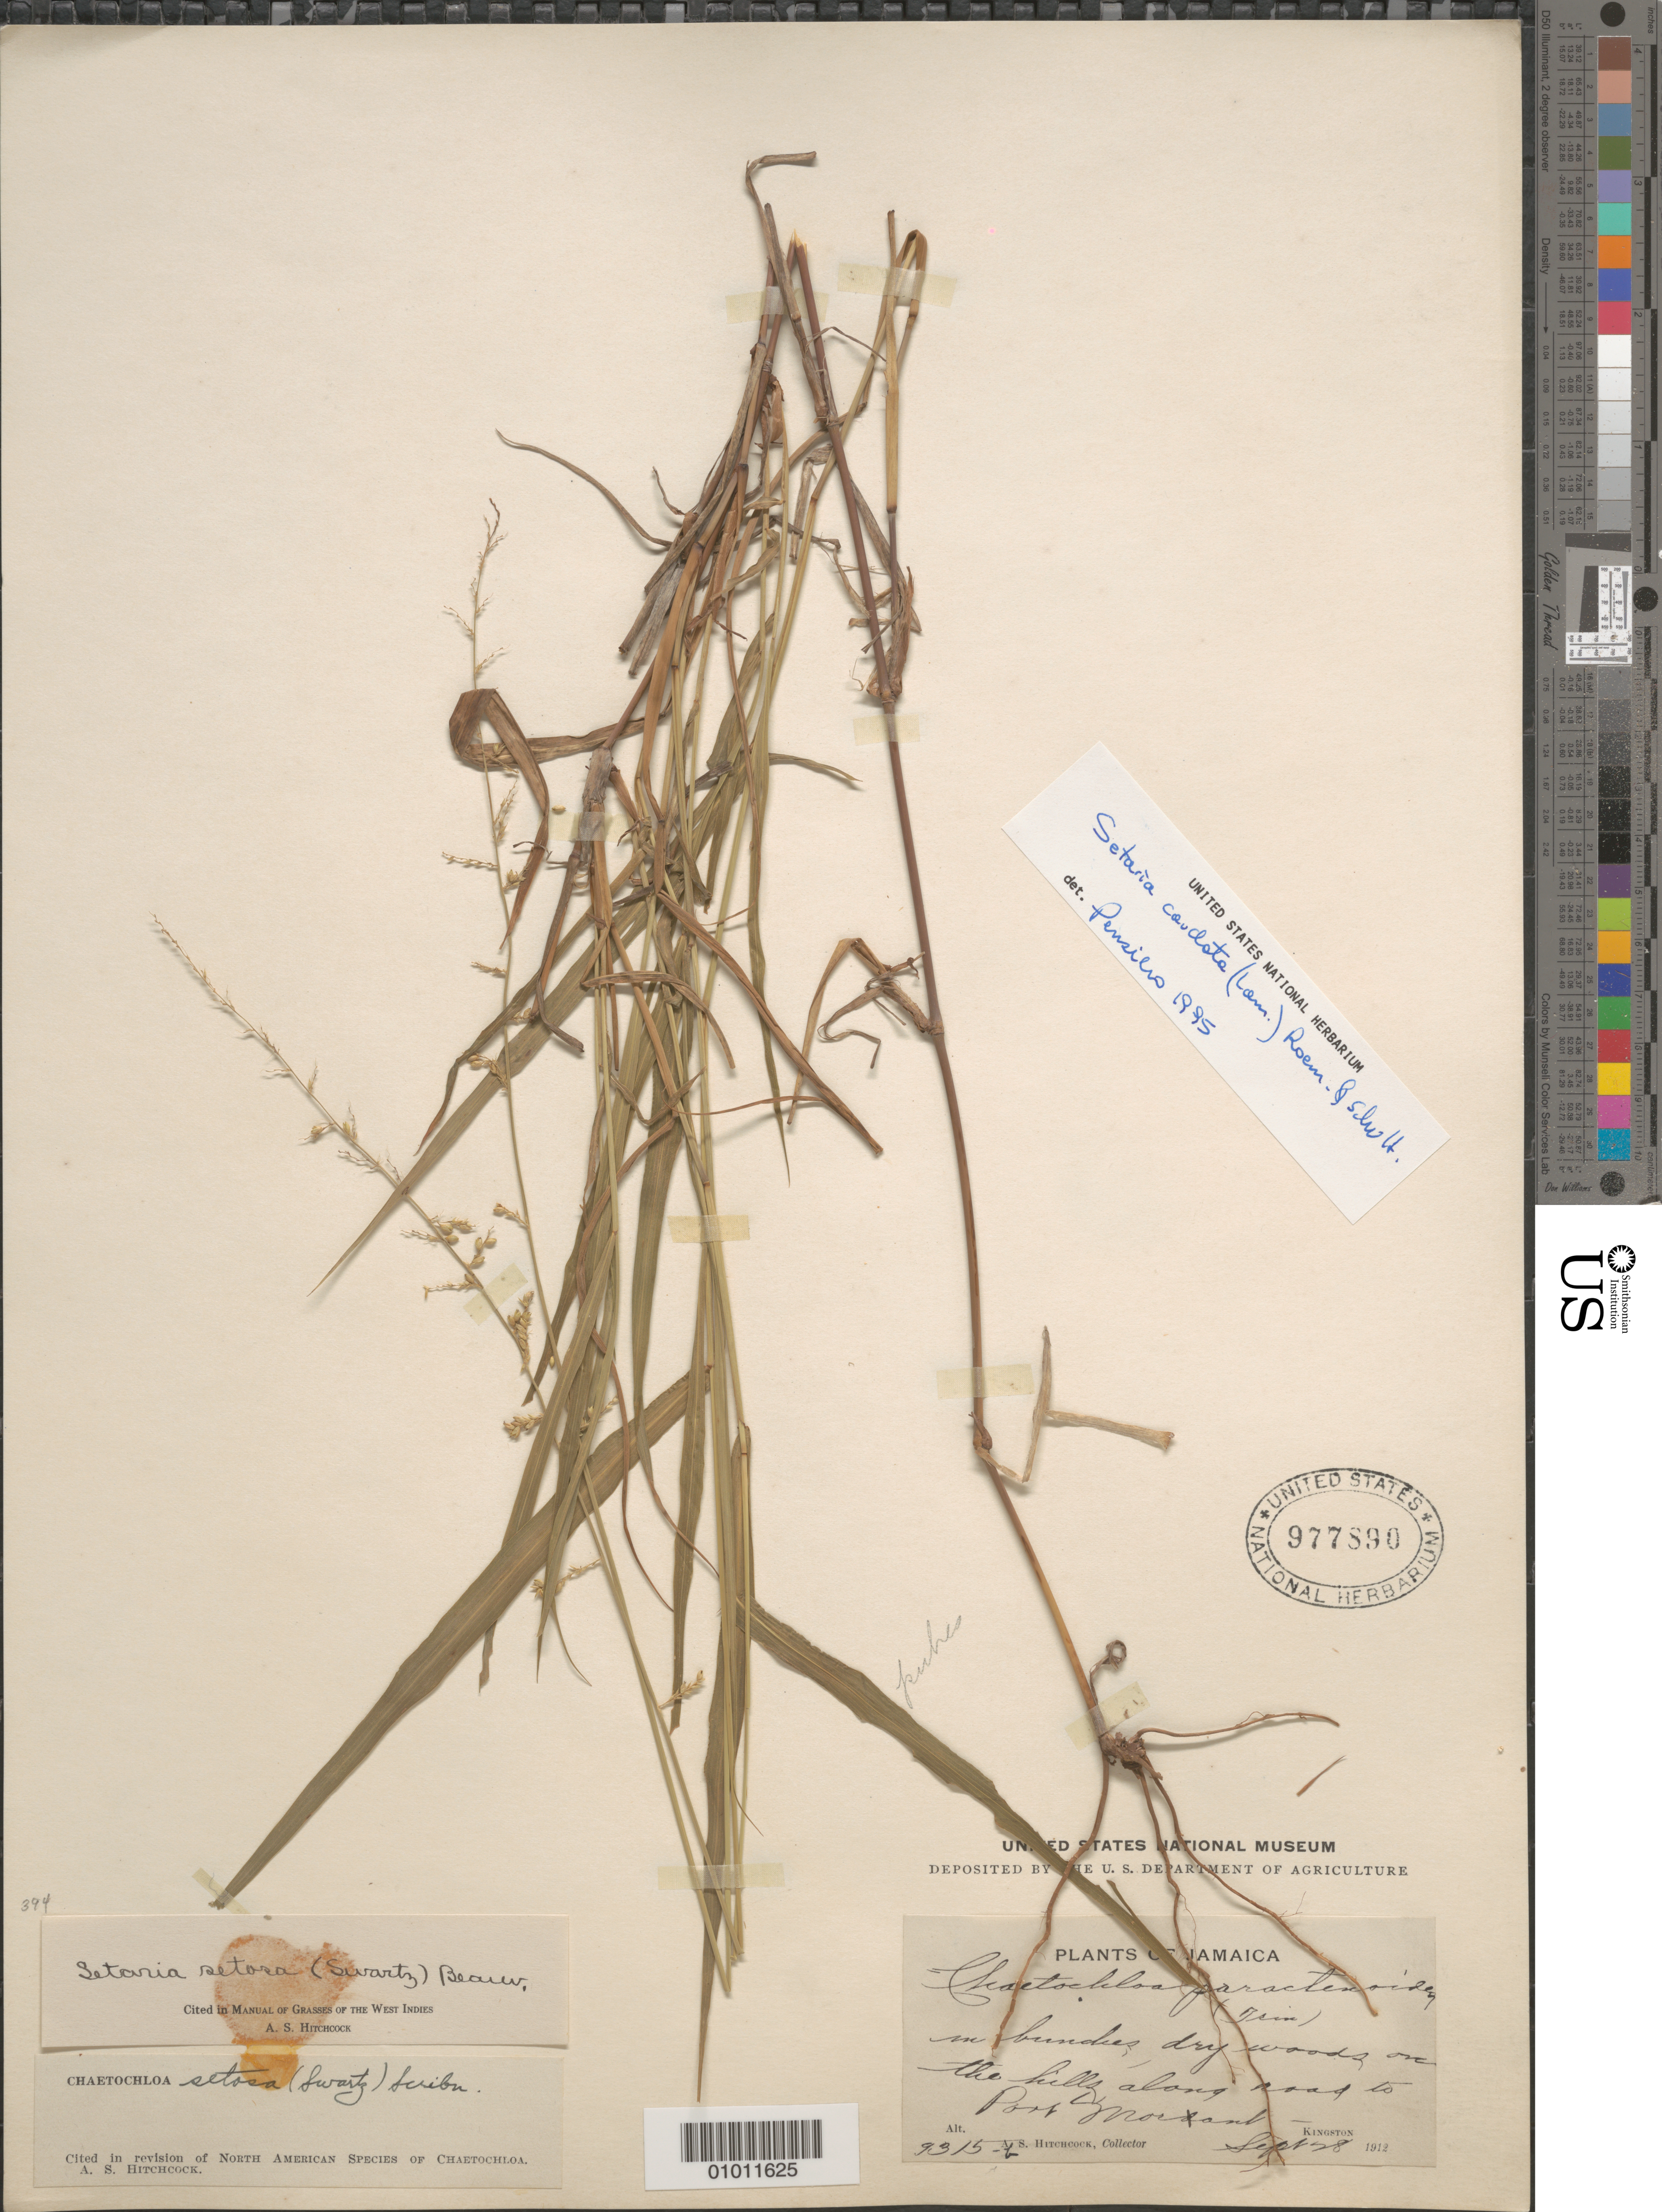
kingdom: Plantae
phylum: Tracheophyta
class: Liliopsida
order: Poales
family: Poaceae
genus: Setaria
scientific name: Setaria setosa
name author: (Sw.) P. Beauv.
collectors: A. S. Hitchcock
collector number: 9315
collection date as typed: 28 Sep 1912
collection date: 1912-09-28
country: Jamaica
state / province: Kingston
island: Jamaica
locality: On the road to Port Morant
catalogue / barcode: US 977890